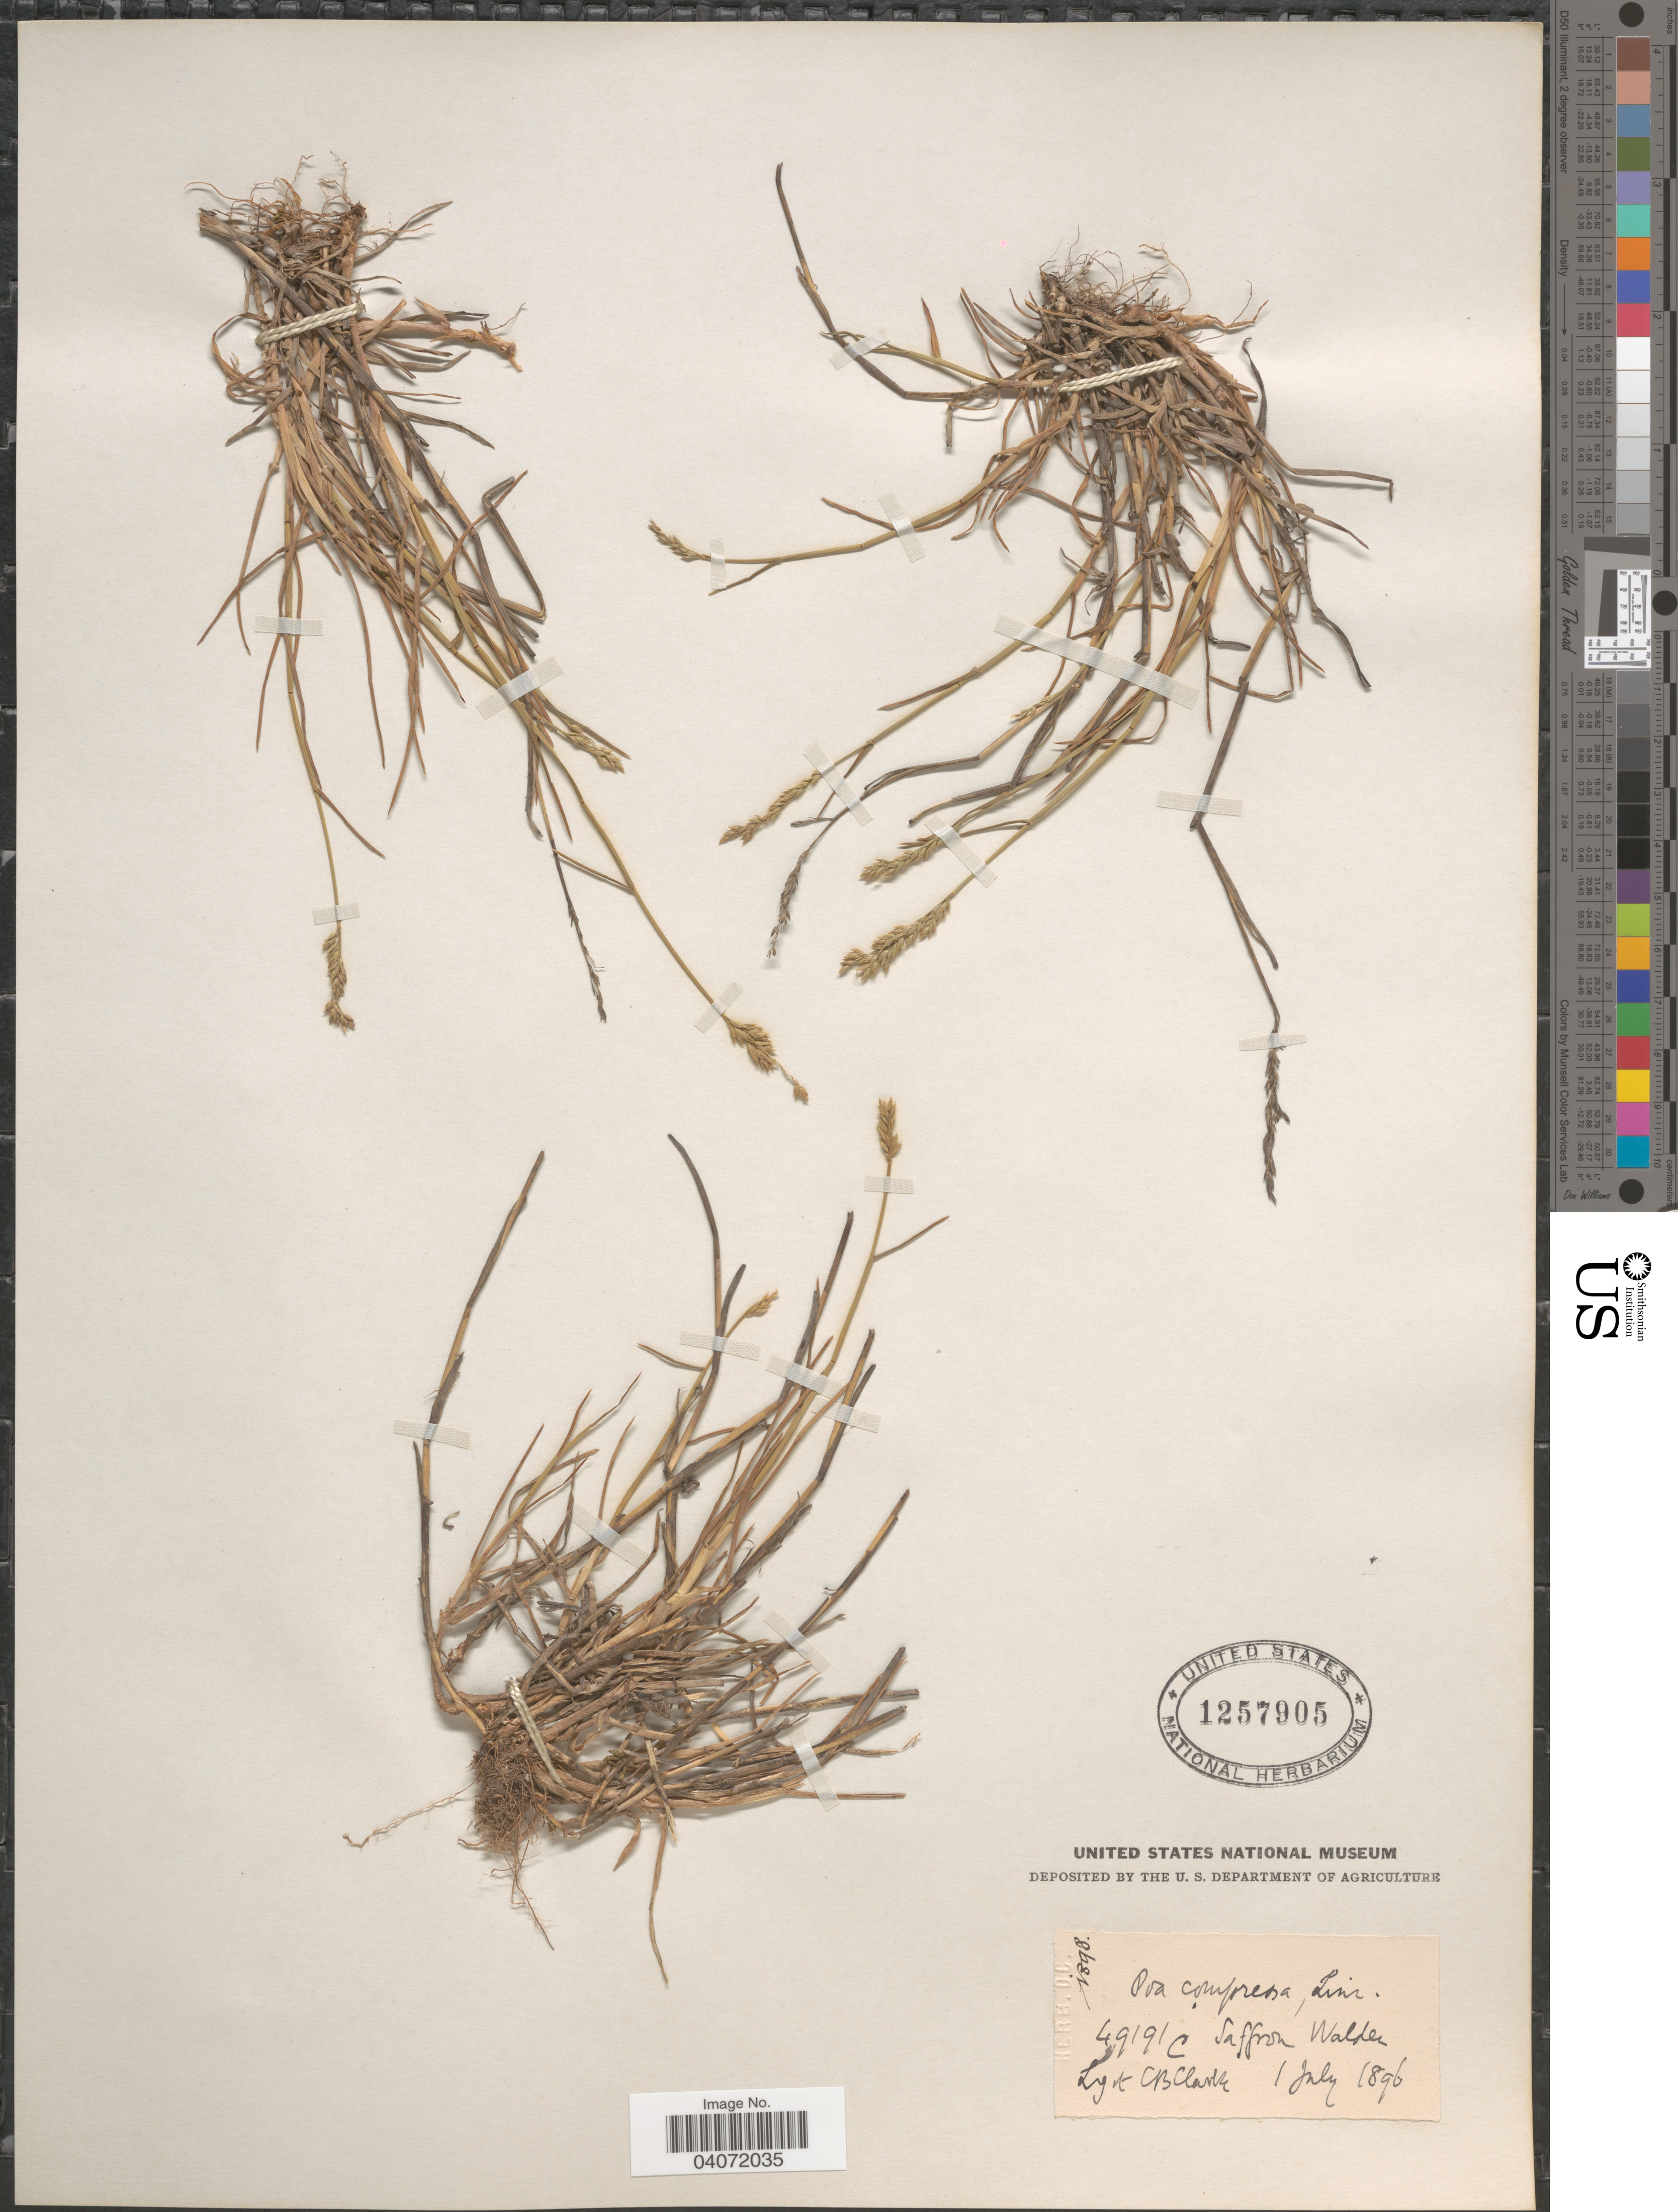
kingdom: Plantae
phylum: Tracheophyta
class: Liliopsida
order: Poales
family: Poaceae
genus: Poa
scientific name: Poa compressa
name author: L.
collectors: C. B. Clarke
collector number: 49191C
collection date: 1896-07-01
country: United Kingdom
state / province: England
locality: Saffron Walder.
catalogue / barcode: US 1257905